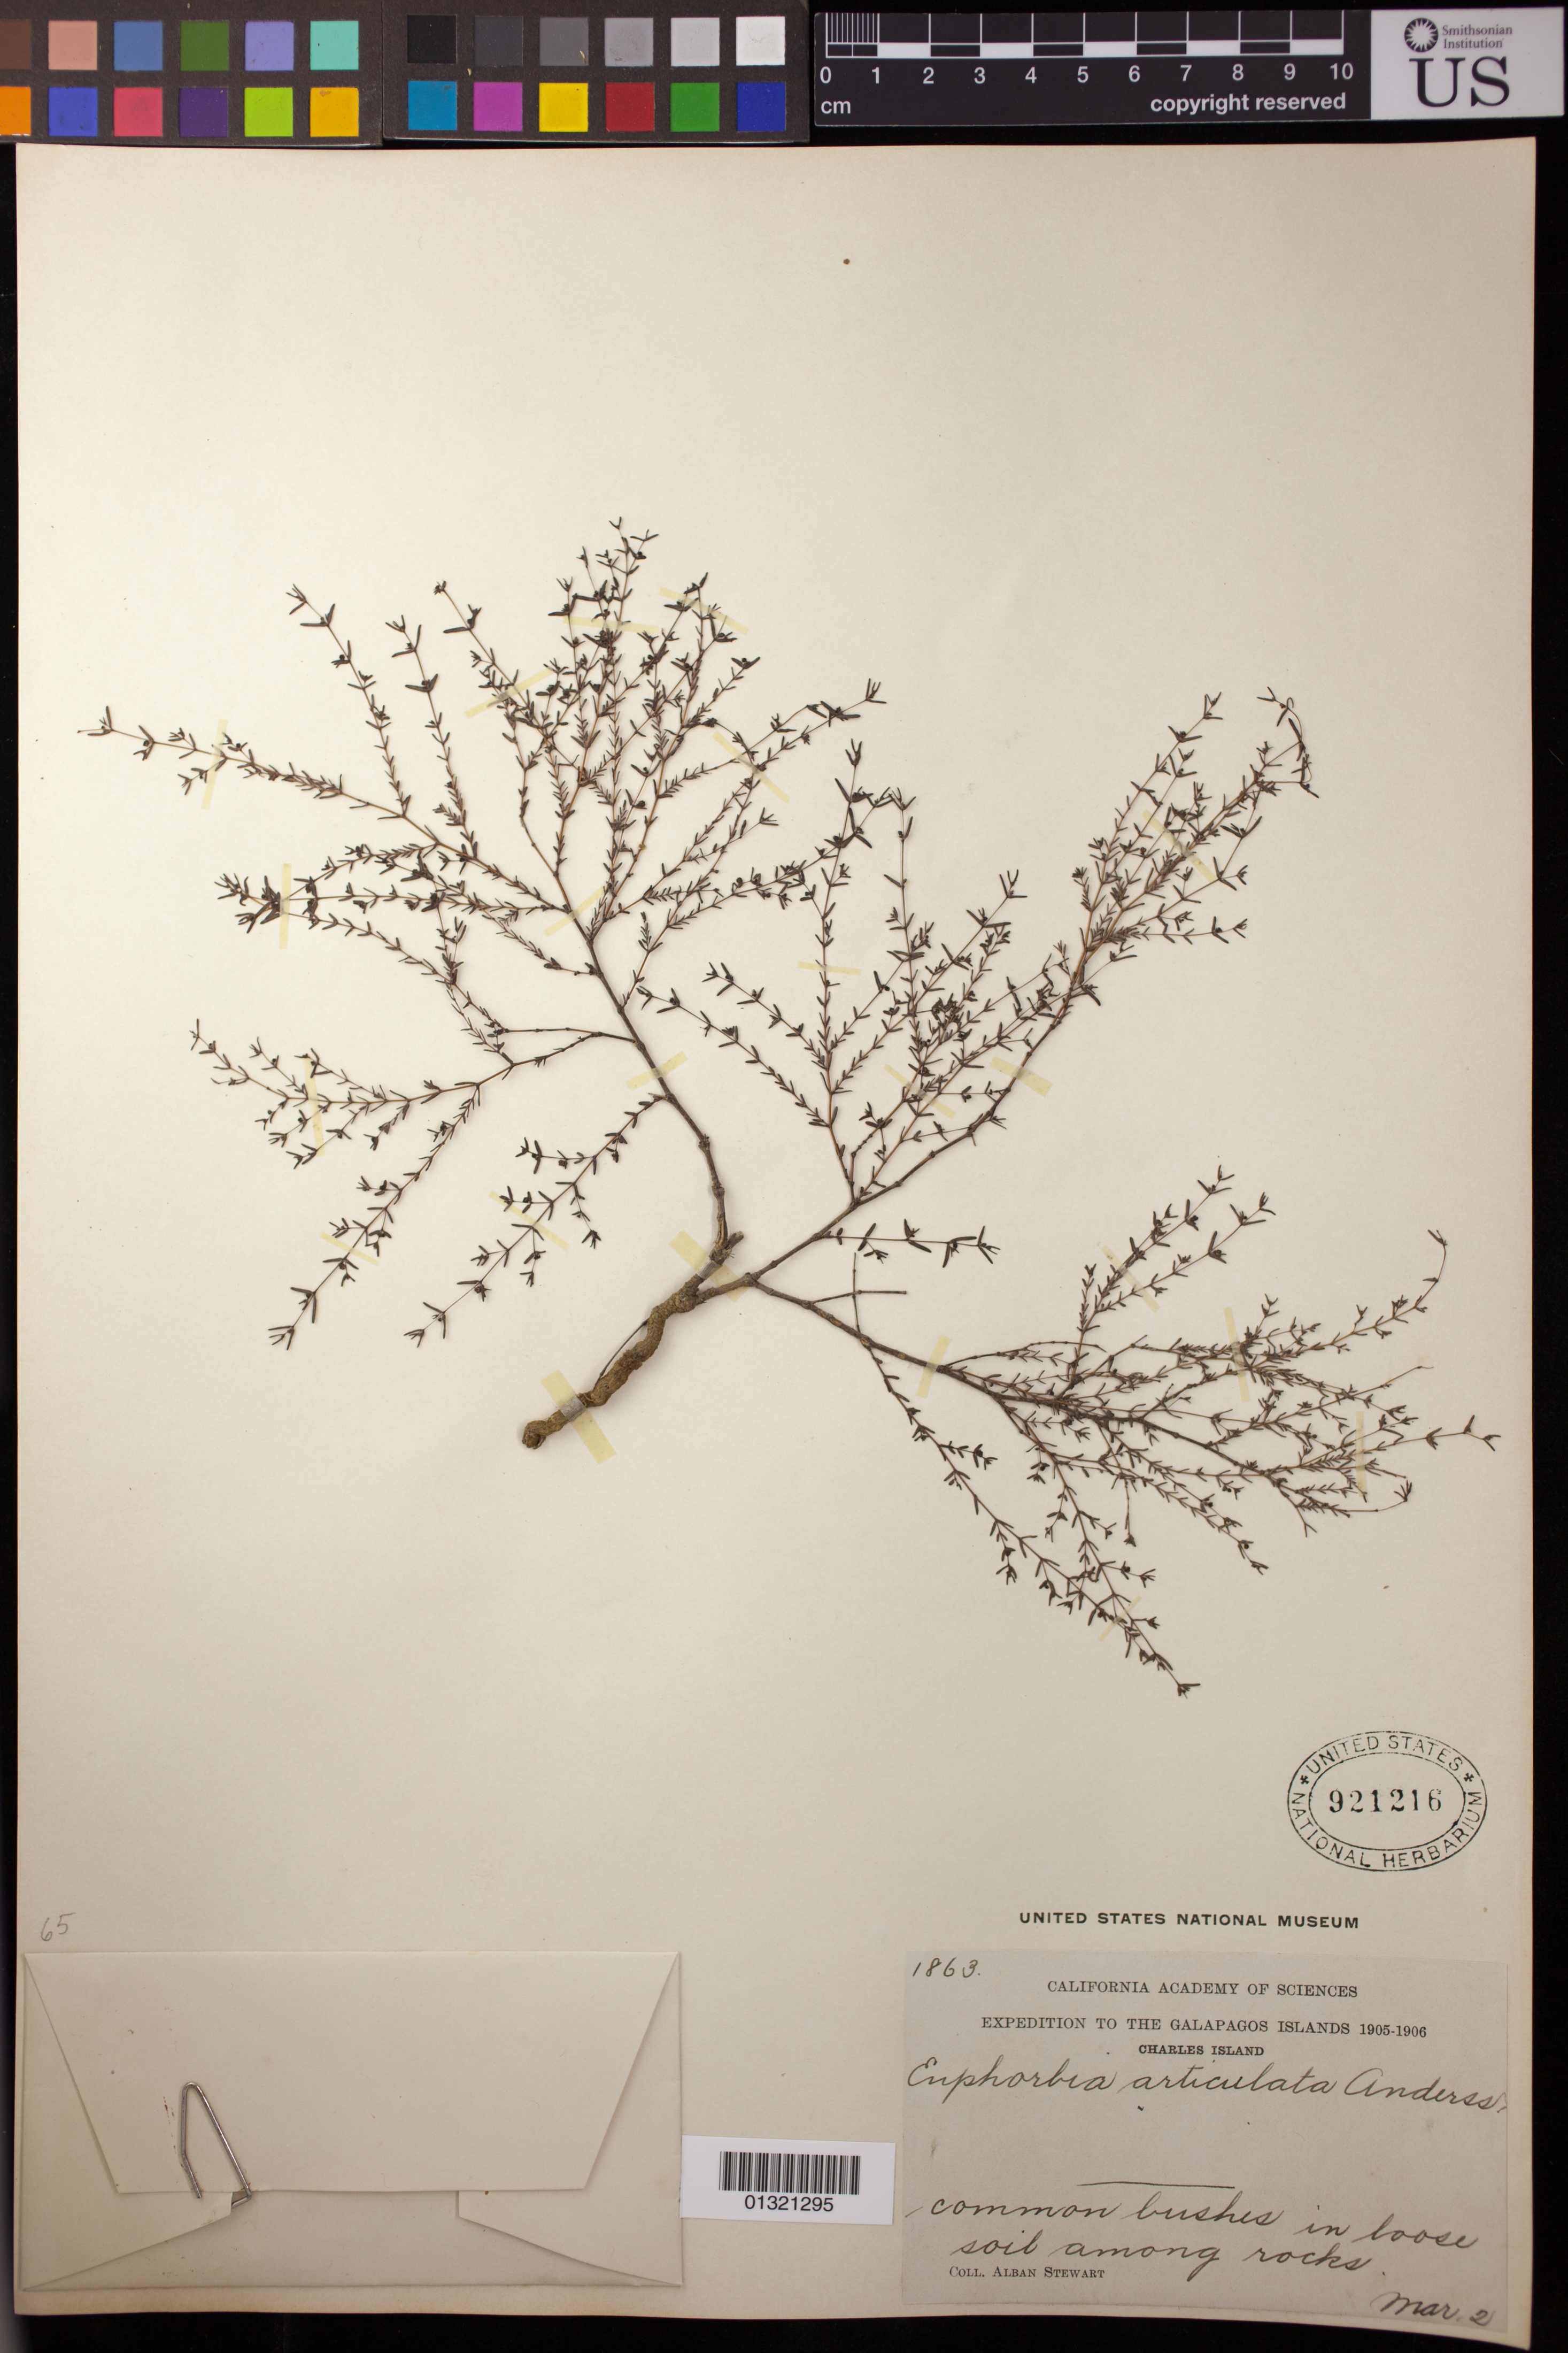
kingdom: Plantae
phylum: Tracheophyta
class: Magnoliopsida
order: Malpighiales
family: Euphorbiaceae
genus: Euphorbia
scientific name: Euphorbia punctulata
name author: Andersson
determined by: Strong, Mark T., (BOT), Smithsonian Institution - National Museum of Natural History (UNITED STATES)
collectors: A. Stewart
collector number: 1863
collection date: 1906-03-02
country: Ecuador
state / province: Colón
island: Floreana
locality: Charles Island [Isla Santa María]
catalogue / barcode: US 921216